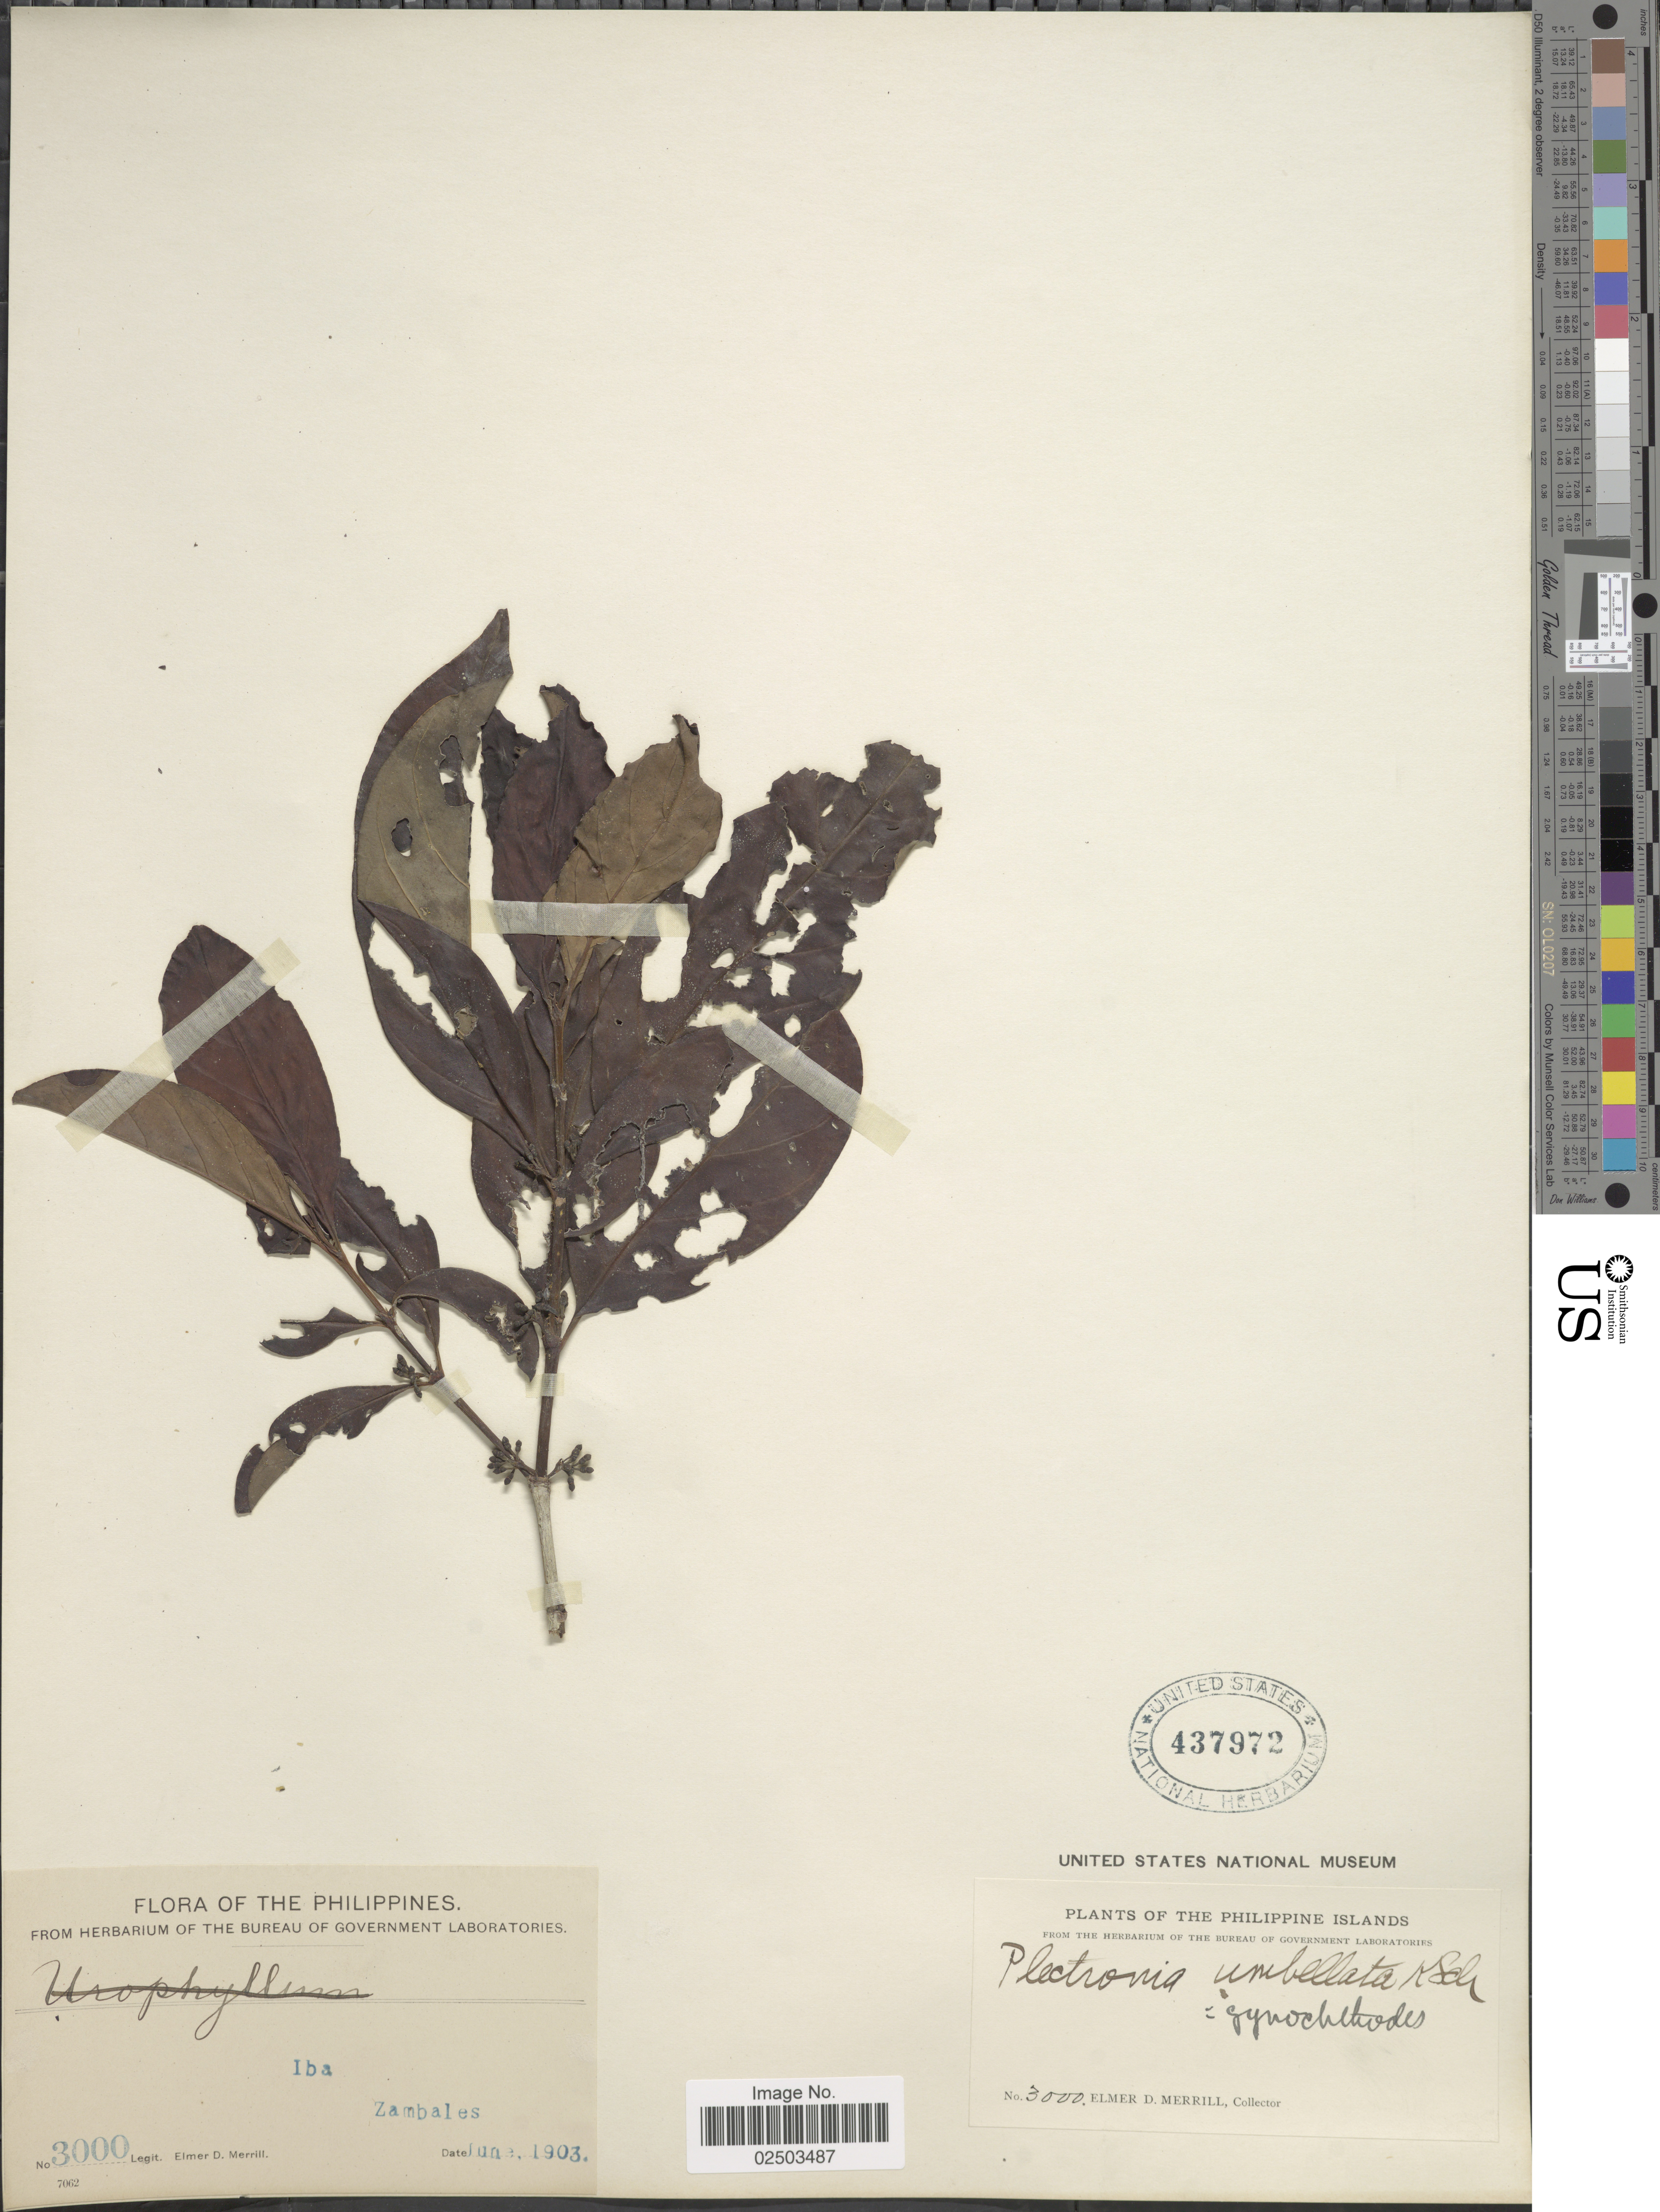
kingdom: Plantae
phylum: Tracheophyta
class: Magnoliopsida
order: Gentianales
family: Rubiaceae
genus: Canthium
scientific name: Canthium gynochthodes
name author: Baill.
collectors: E. D. Merrill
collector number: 3000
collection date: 1903-06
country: Philippines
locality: Philippine Islands, Iba, Zambales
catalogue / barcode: US 437972